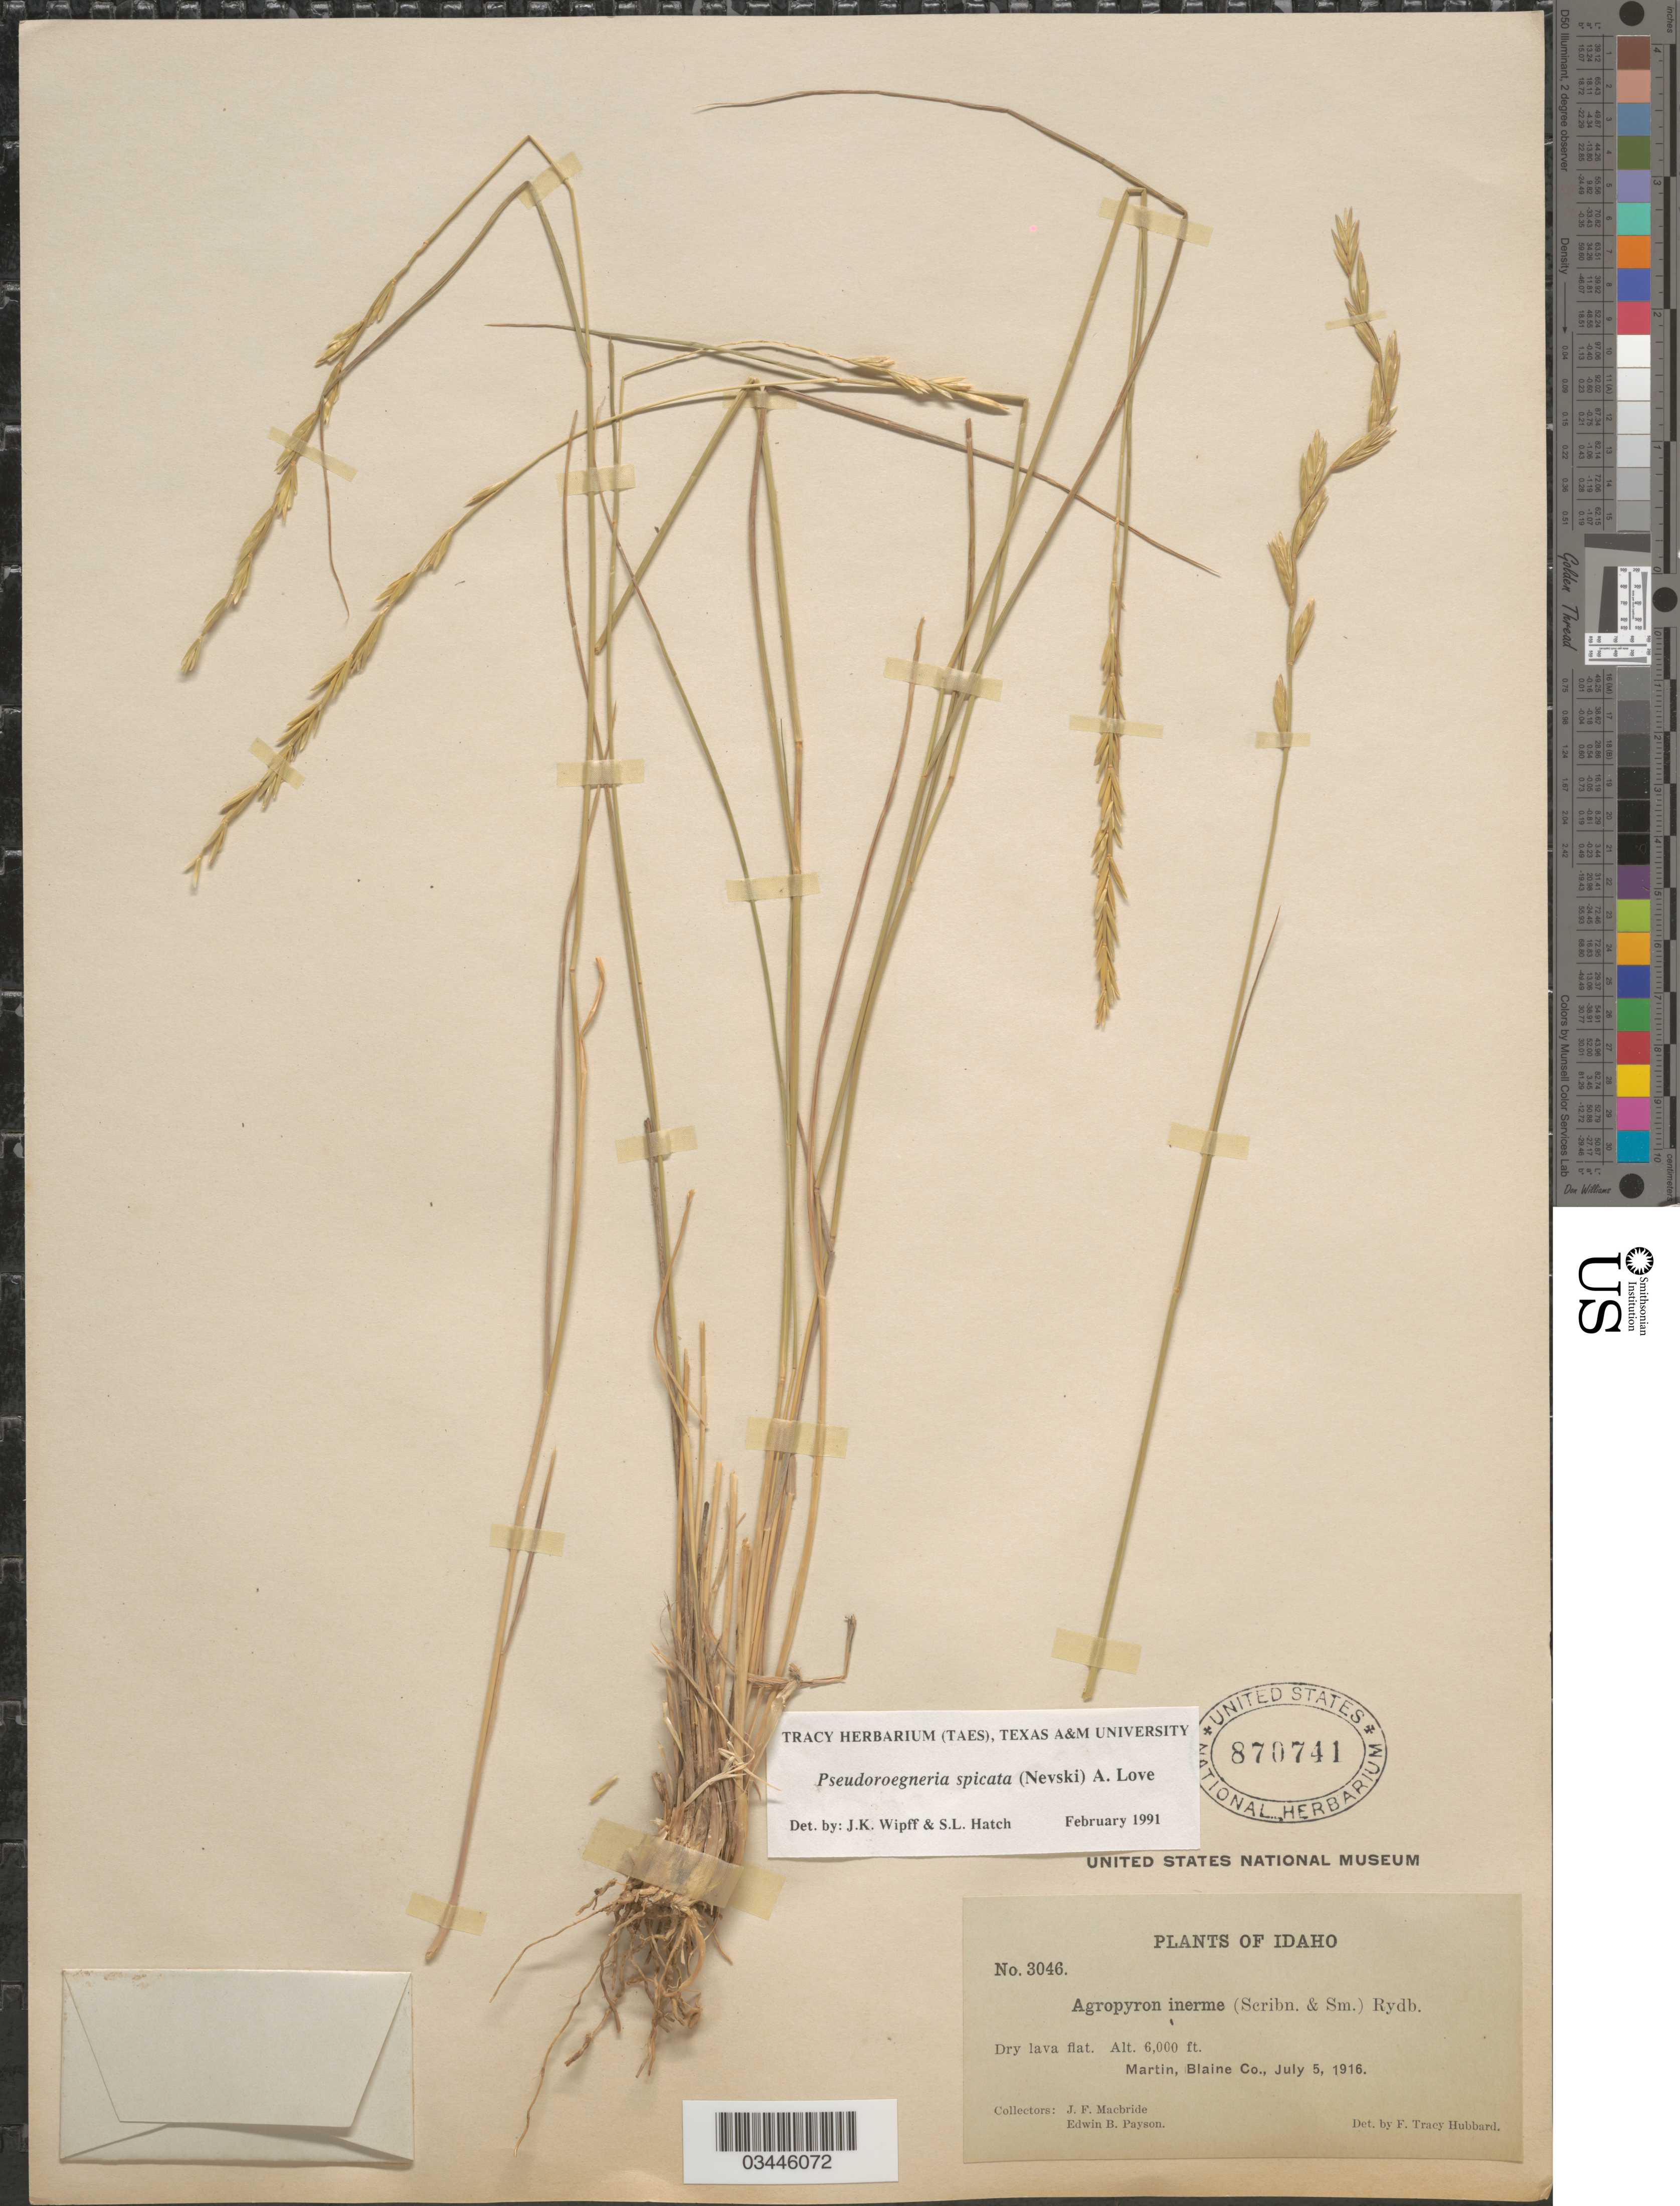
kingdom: Plantae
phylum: Tracheophyta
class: Liliopsida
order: Poales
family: Poaceae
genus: Pseudoroegneria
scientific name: Pseudoroegneria spicata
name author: (Pursh) Á. Löve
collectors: J. F. Macbride & E. B. Payson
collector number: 3046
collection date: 1916-07-05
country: United States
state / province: Idaho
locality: Martin, Blaine Co.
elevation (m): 1829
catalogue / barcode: US 870741